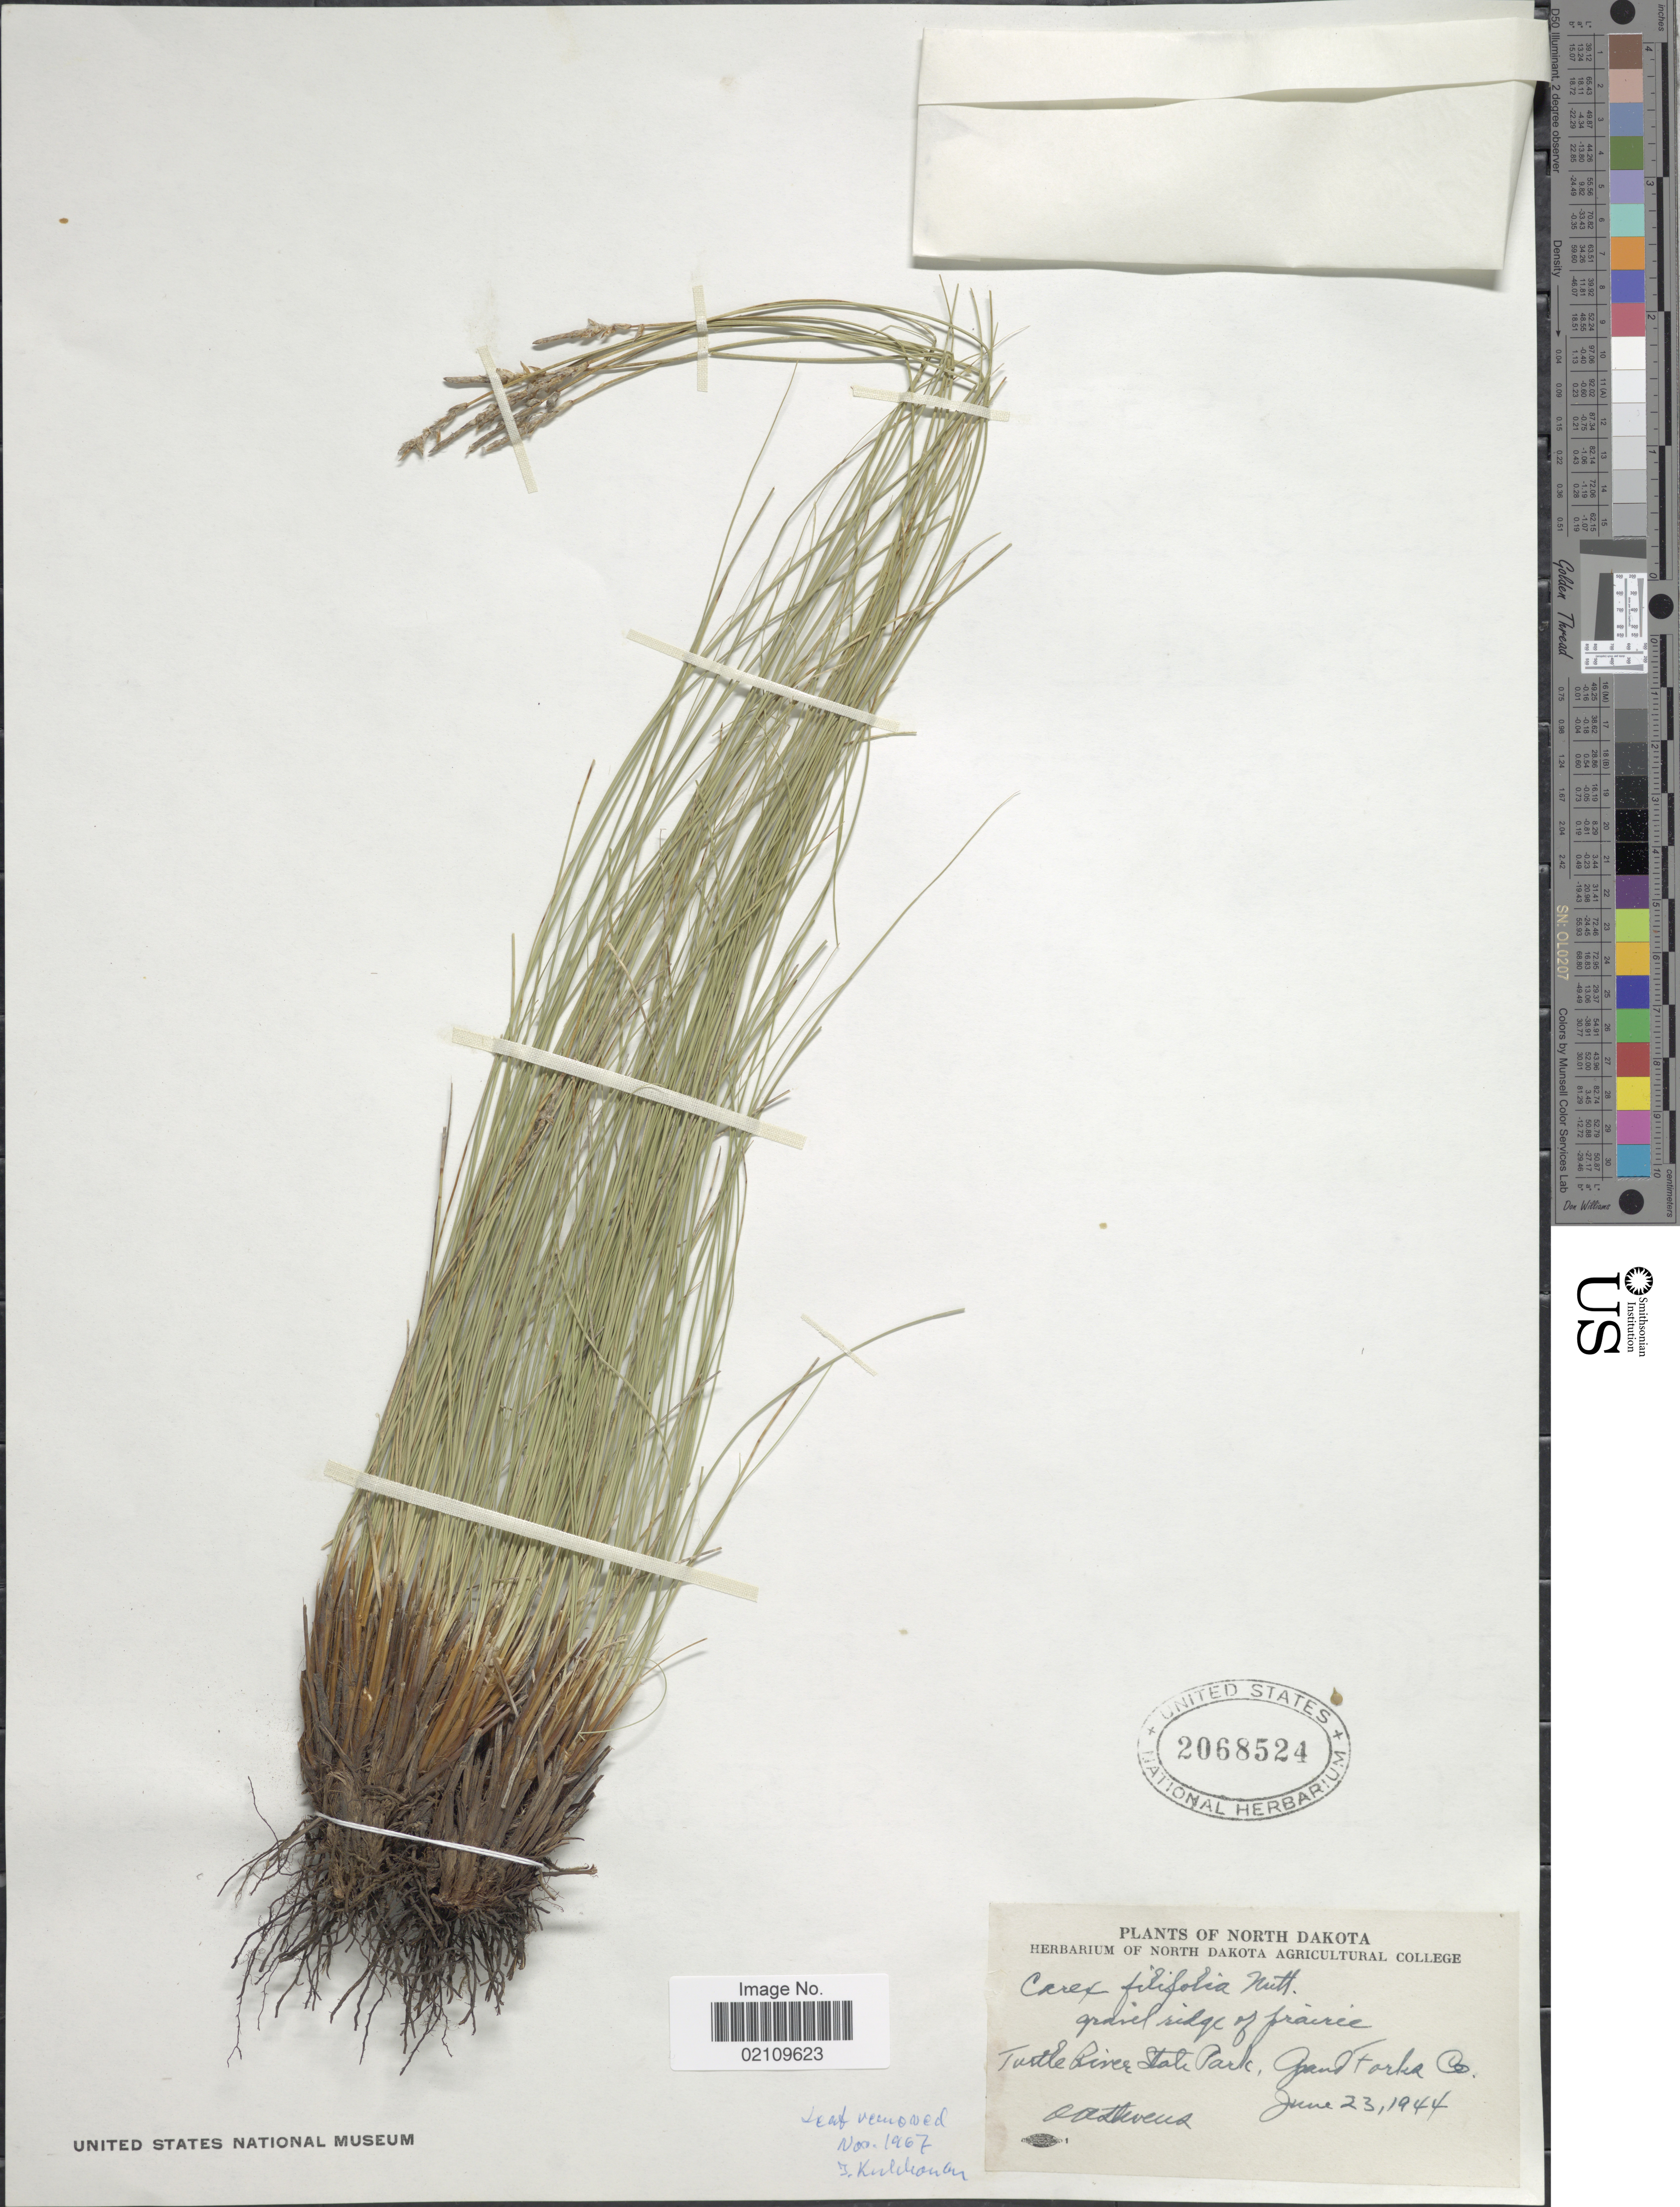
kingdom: Plantae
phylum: Tracheophyta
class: Liliopsida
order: Poales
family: Cyperaceae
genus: Carex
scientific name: Carex filifolia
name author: Nutt.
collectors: O. A. Stevens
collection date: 1944-06-23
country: United States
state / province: North Dakota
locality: Turtle River State Park, Grand Forks Co.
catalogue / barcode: US 2068524